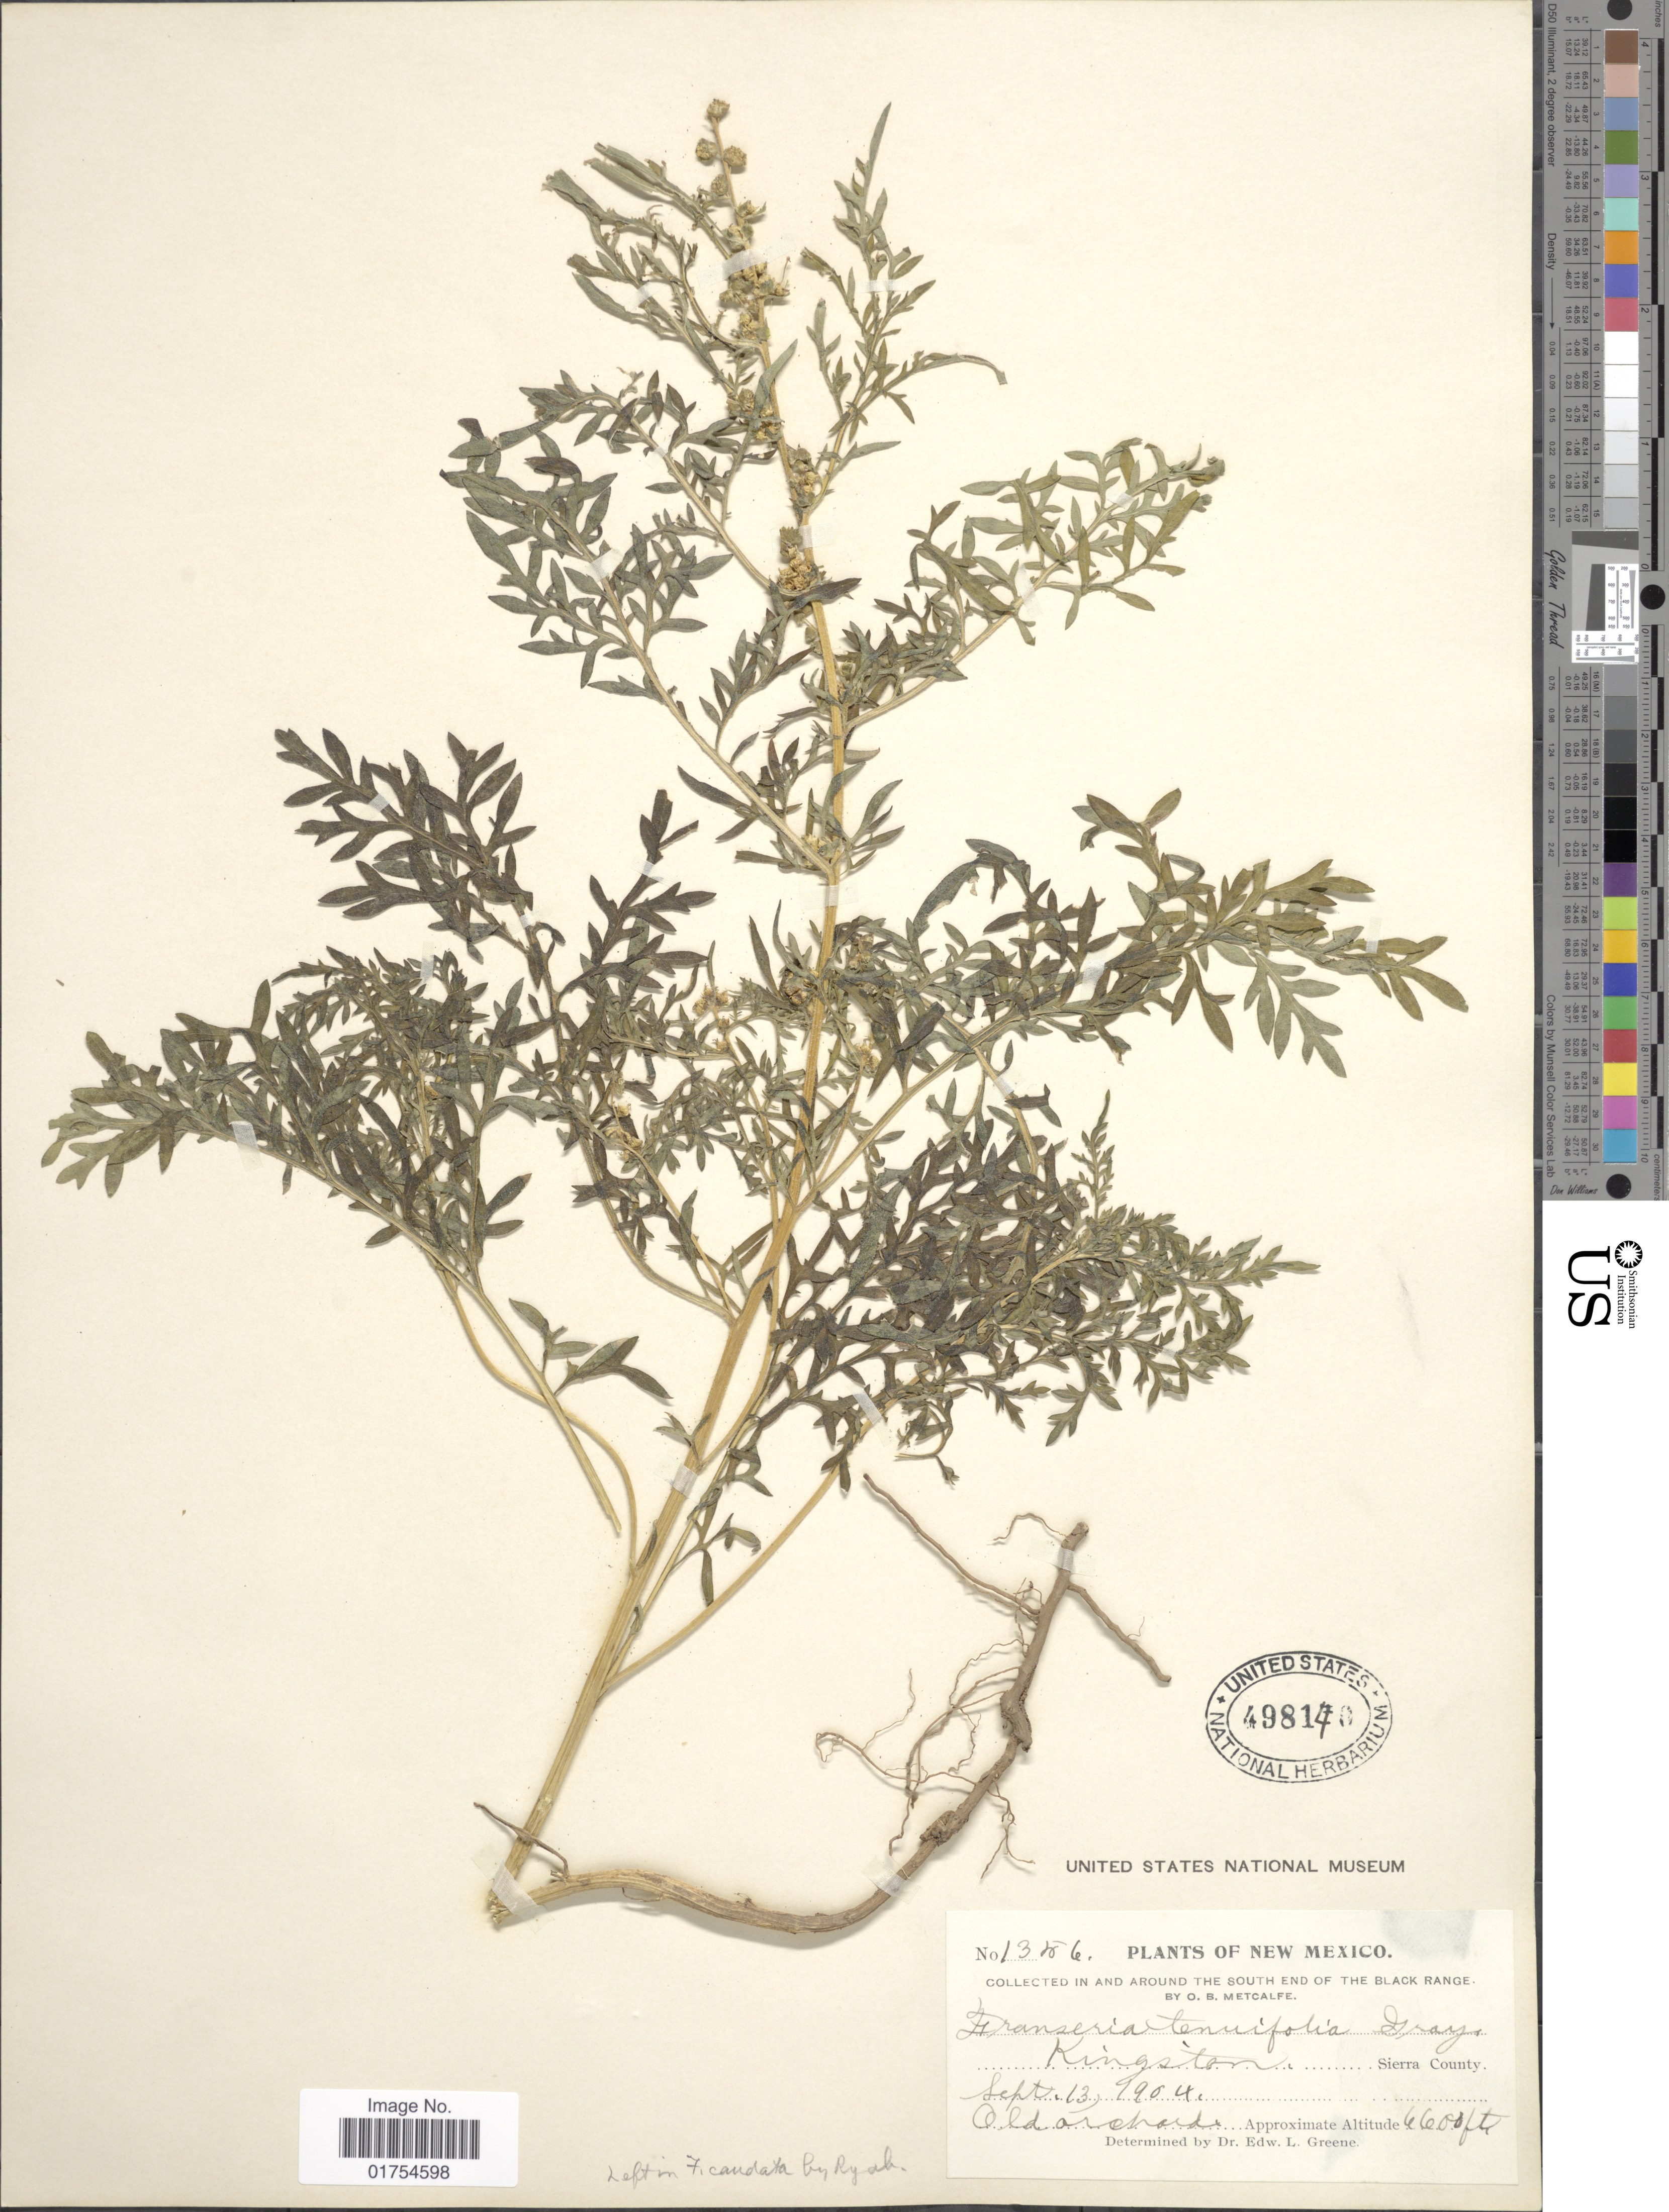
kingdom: Plantae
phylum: Tracheophyta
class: Magnoliopsida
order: Asterales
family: Asteraceae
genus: Franseria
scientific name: Franseria confertiflora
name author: (DC.) Rydb.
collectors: O. B. Metcalfe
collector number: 1356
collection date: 1904-09-13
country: United States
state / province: New Mexico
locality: In and around the south end of the Black Range, Kingston, Sierra County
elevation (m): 2012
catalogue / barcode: US 498140